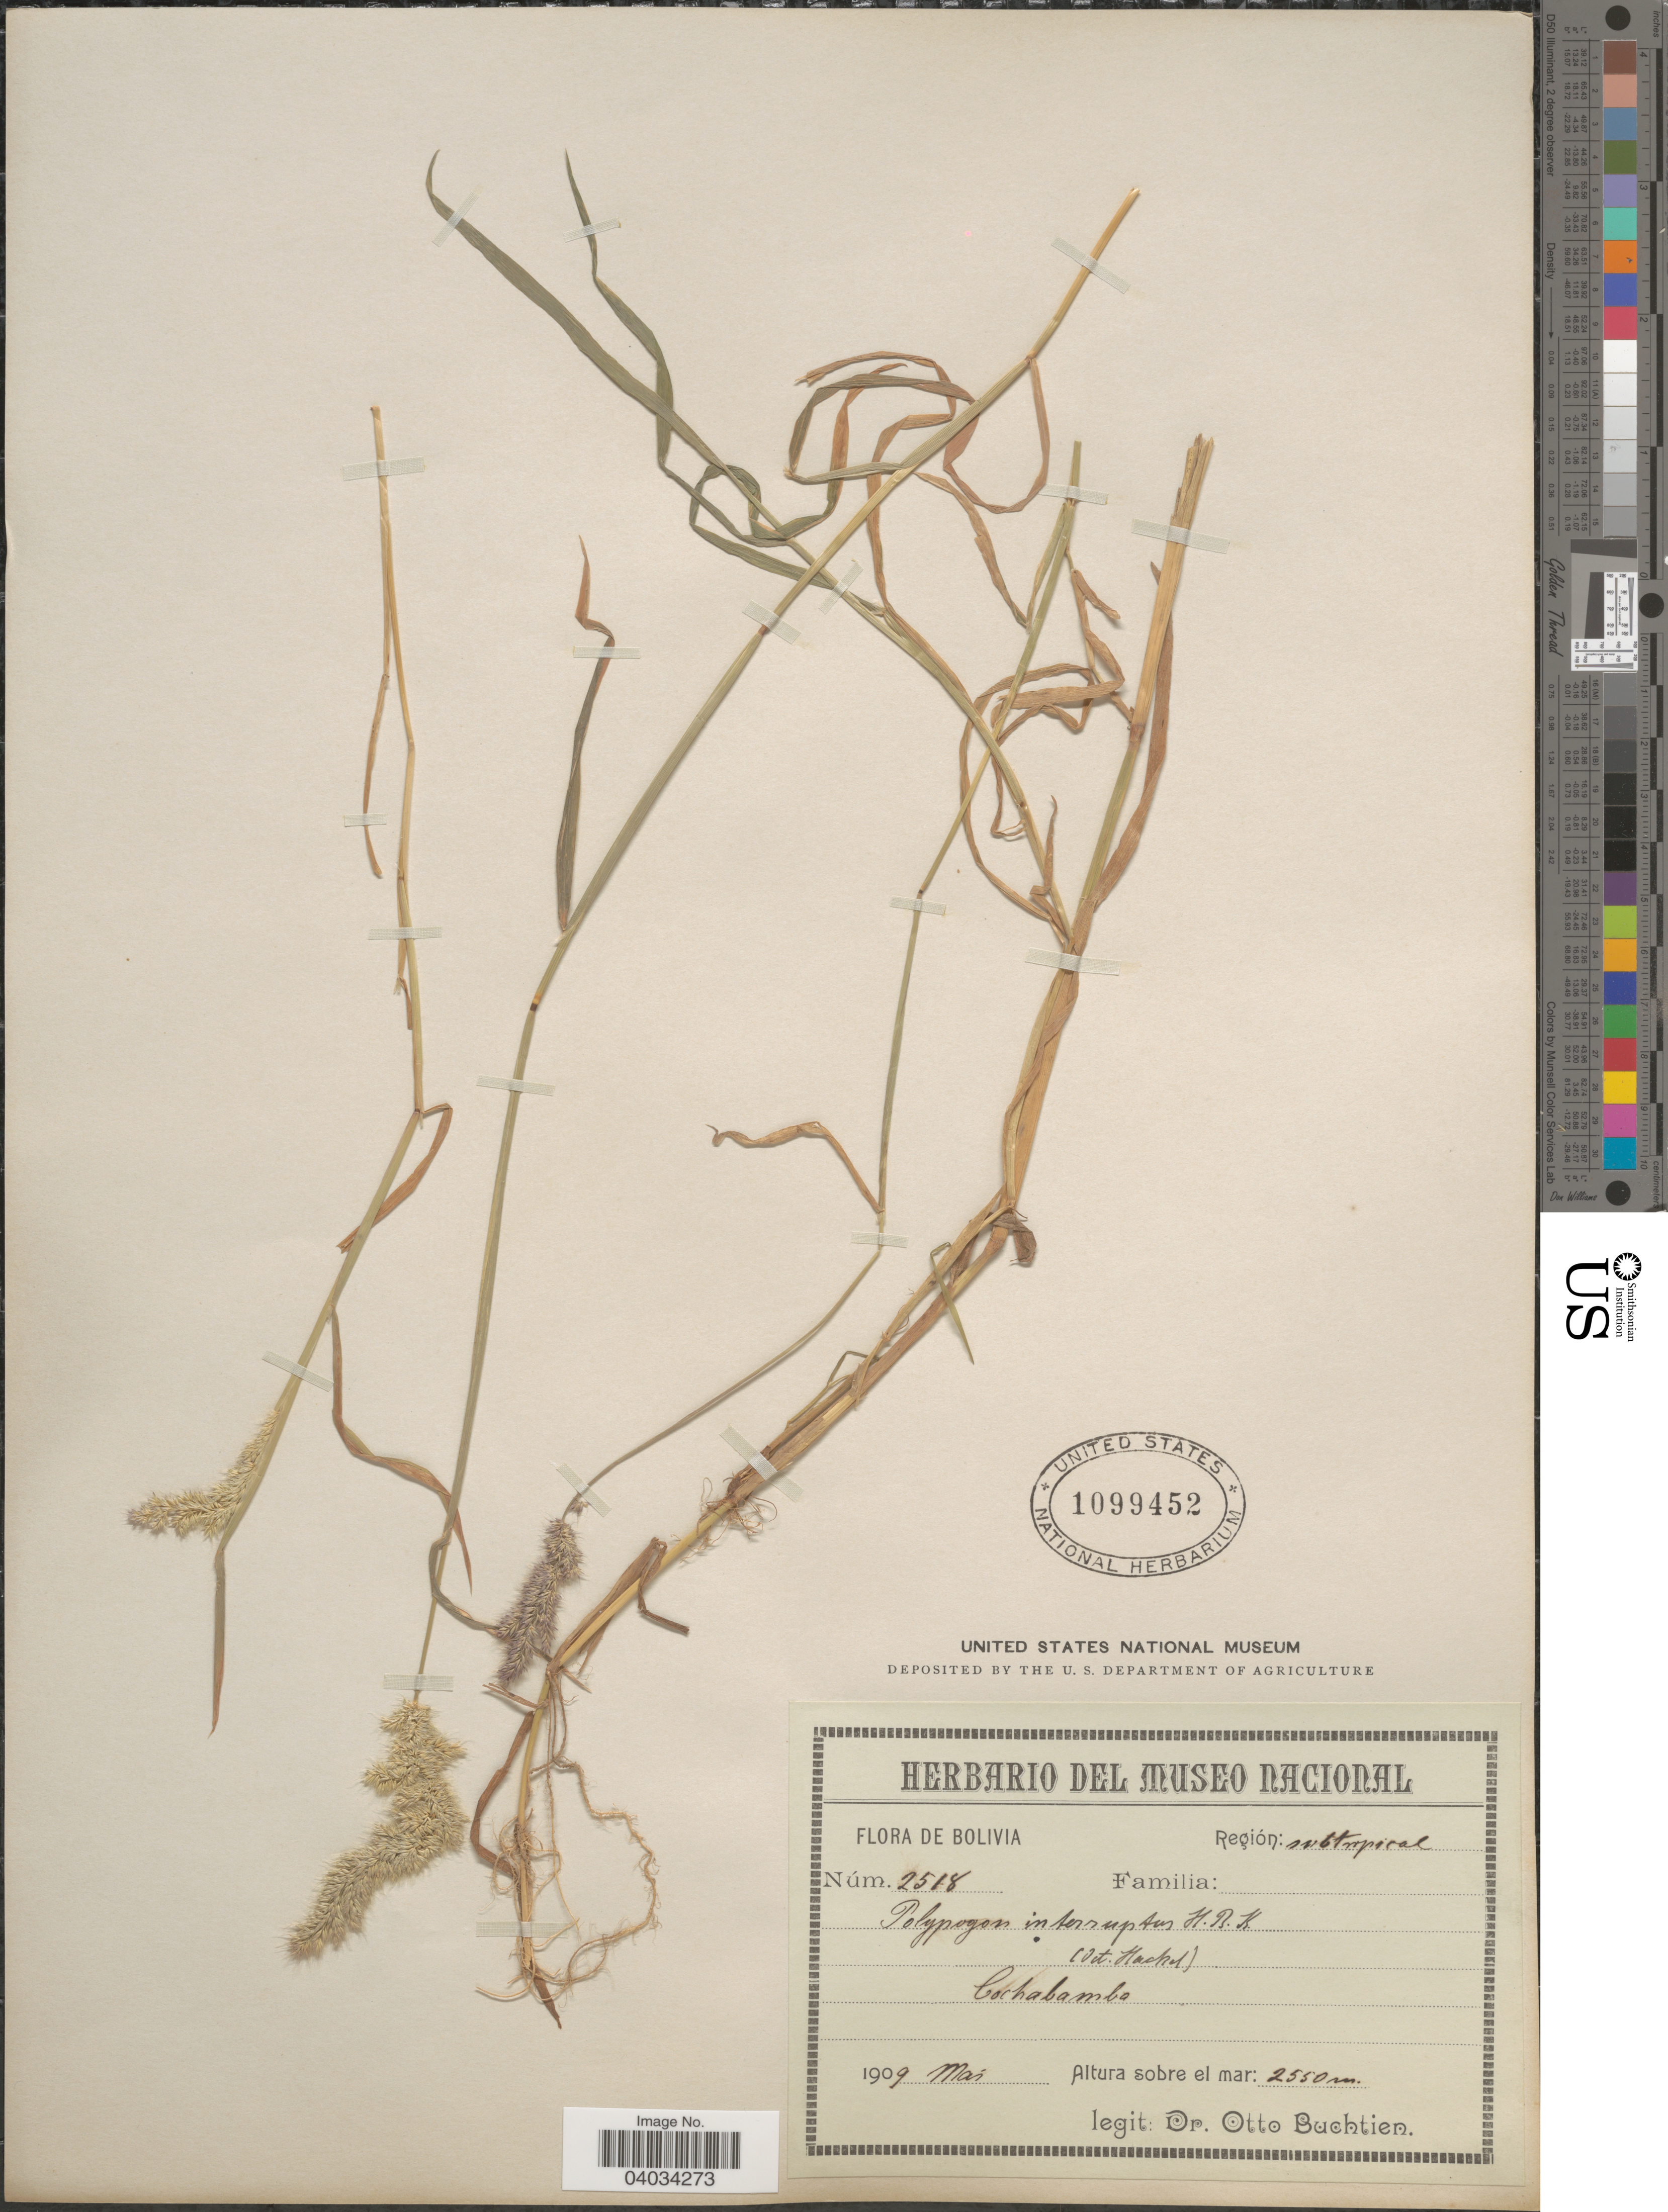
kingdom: Plantae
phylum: Tracheophyta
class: Liliopsida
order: Poales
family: Poaceae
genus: Polypogon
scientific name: Polypogon interruptus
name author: Kunth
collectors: O. Buchtien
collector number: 2518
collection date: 1909-03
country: Bolivia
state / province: Cochabamba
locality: Región: subtropical. Cochabamba.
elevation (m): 2550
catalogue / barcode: US 1099452